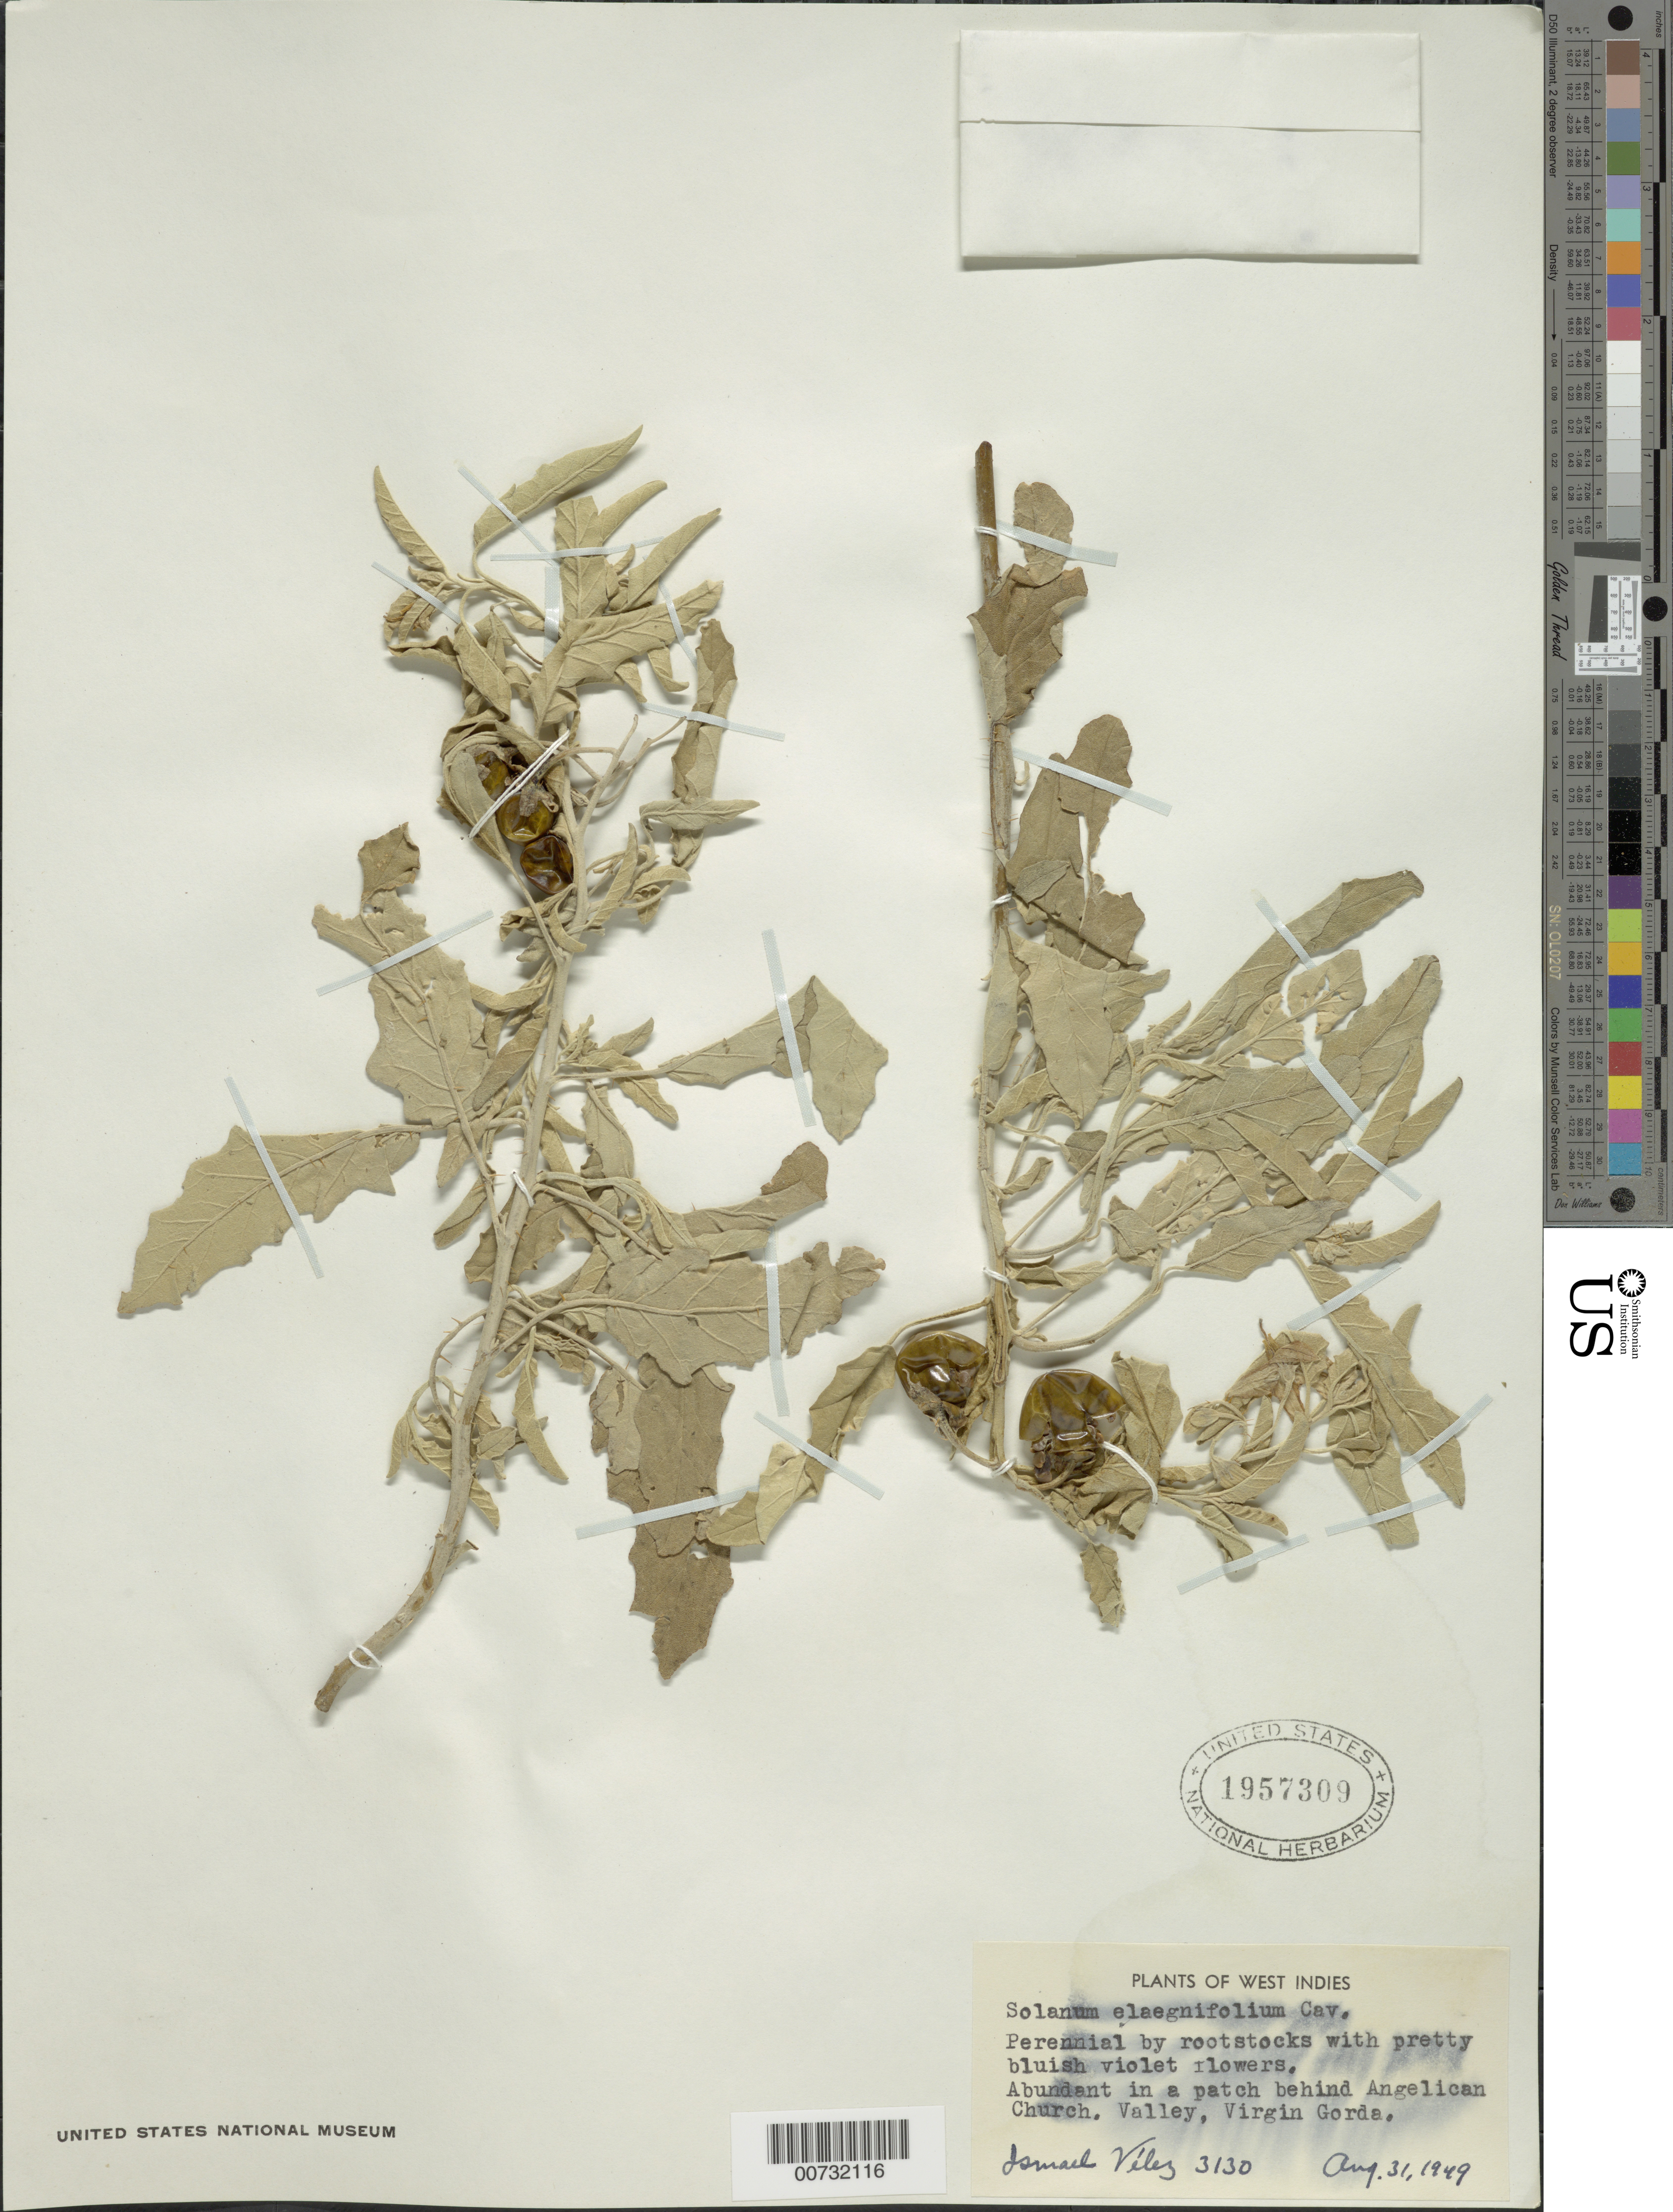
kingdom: Plantae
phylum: Tracheophyta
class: Magnoliopsida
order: Solanales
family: Solanaceae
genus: Solanum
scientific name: Solanum elaeagnifolium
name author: Cav.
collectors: I. Velez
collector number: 3130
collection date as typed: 31 Aug 1949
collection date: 1949-08-31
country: British Virgin Islands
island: Virgin Gorda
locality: Valley, behind Angelican Church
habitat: In a patch behind church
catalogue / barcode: US 1957309